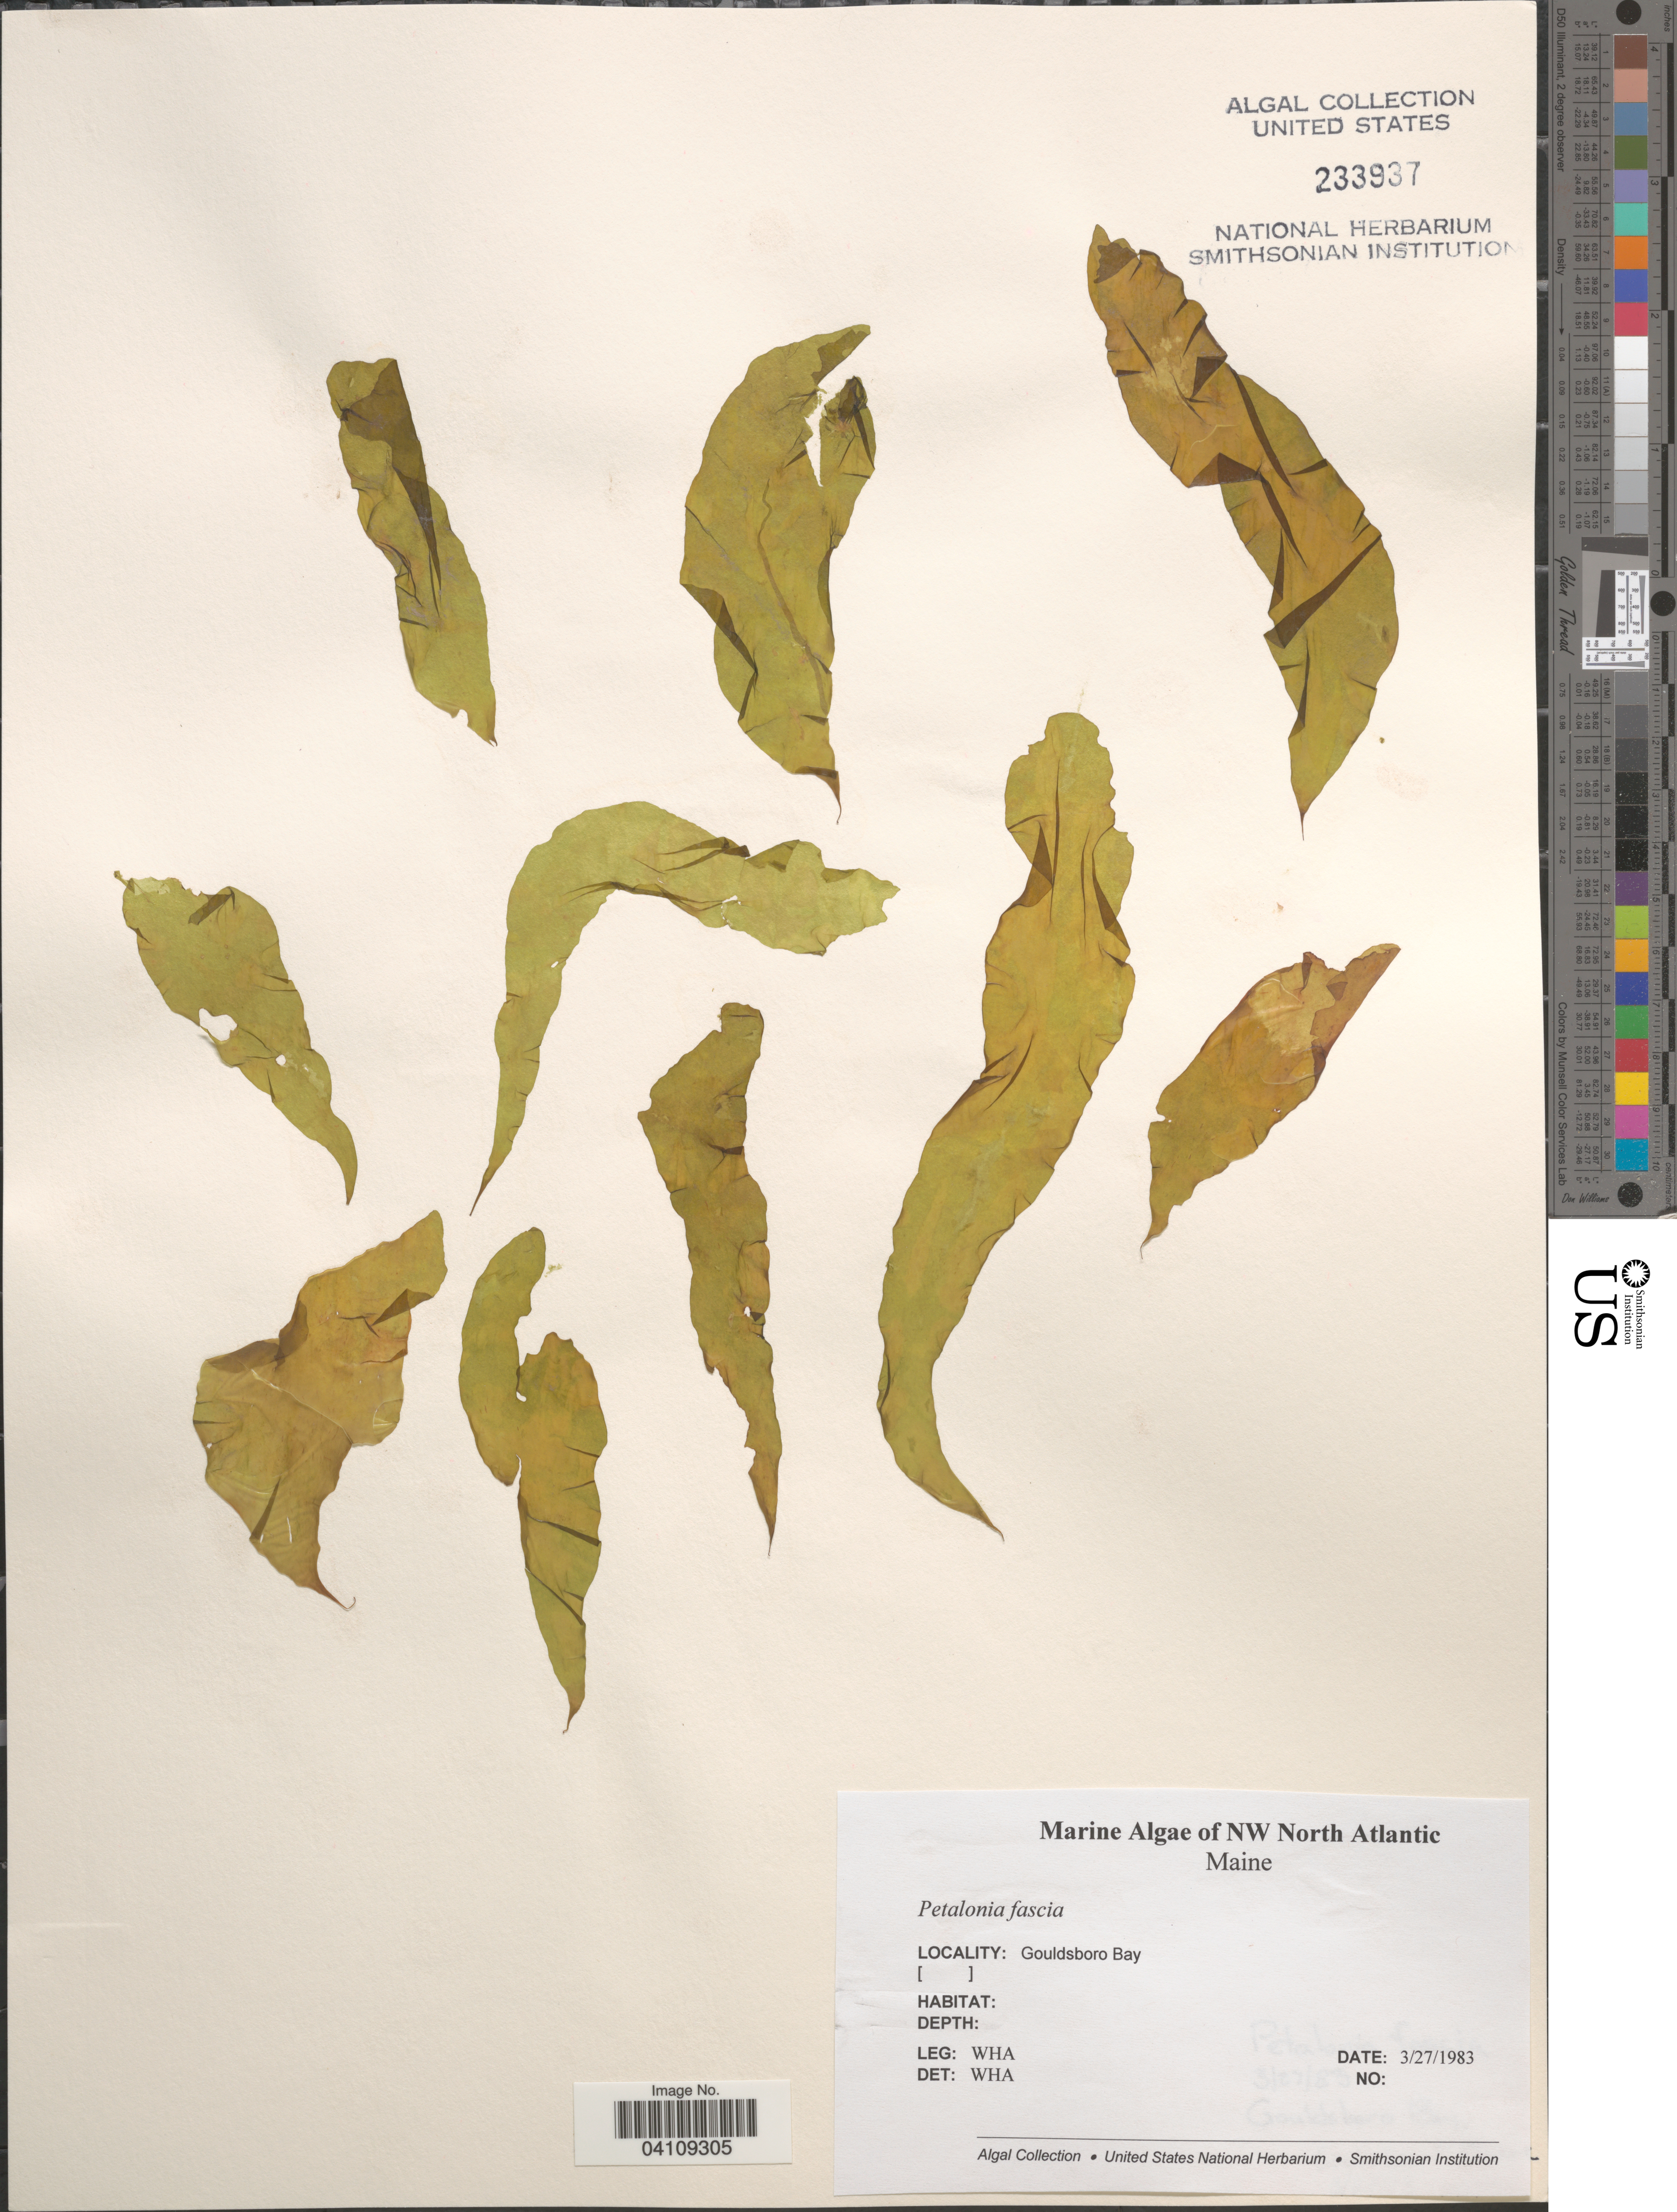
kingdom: Chromista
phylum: Ochrophyta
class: Phaeophyceae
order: Scytosiphonales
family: Scytosiphonaceae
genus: Petalonia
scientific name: Petalonia fascia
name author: (O.F. Müller) Kuntze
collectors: W. H. Adey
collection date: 1983-03-27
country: United States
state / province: Maine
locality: NW North Atlantic. Gouldsboro Bay.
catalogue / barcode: US 233937